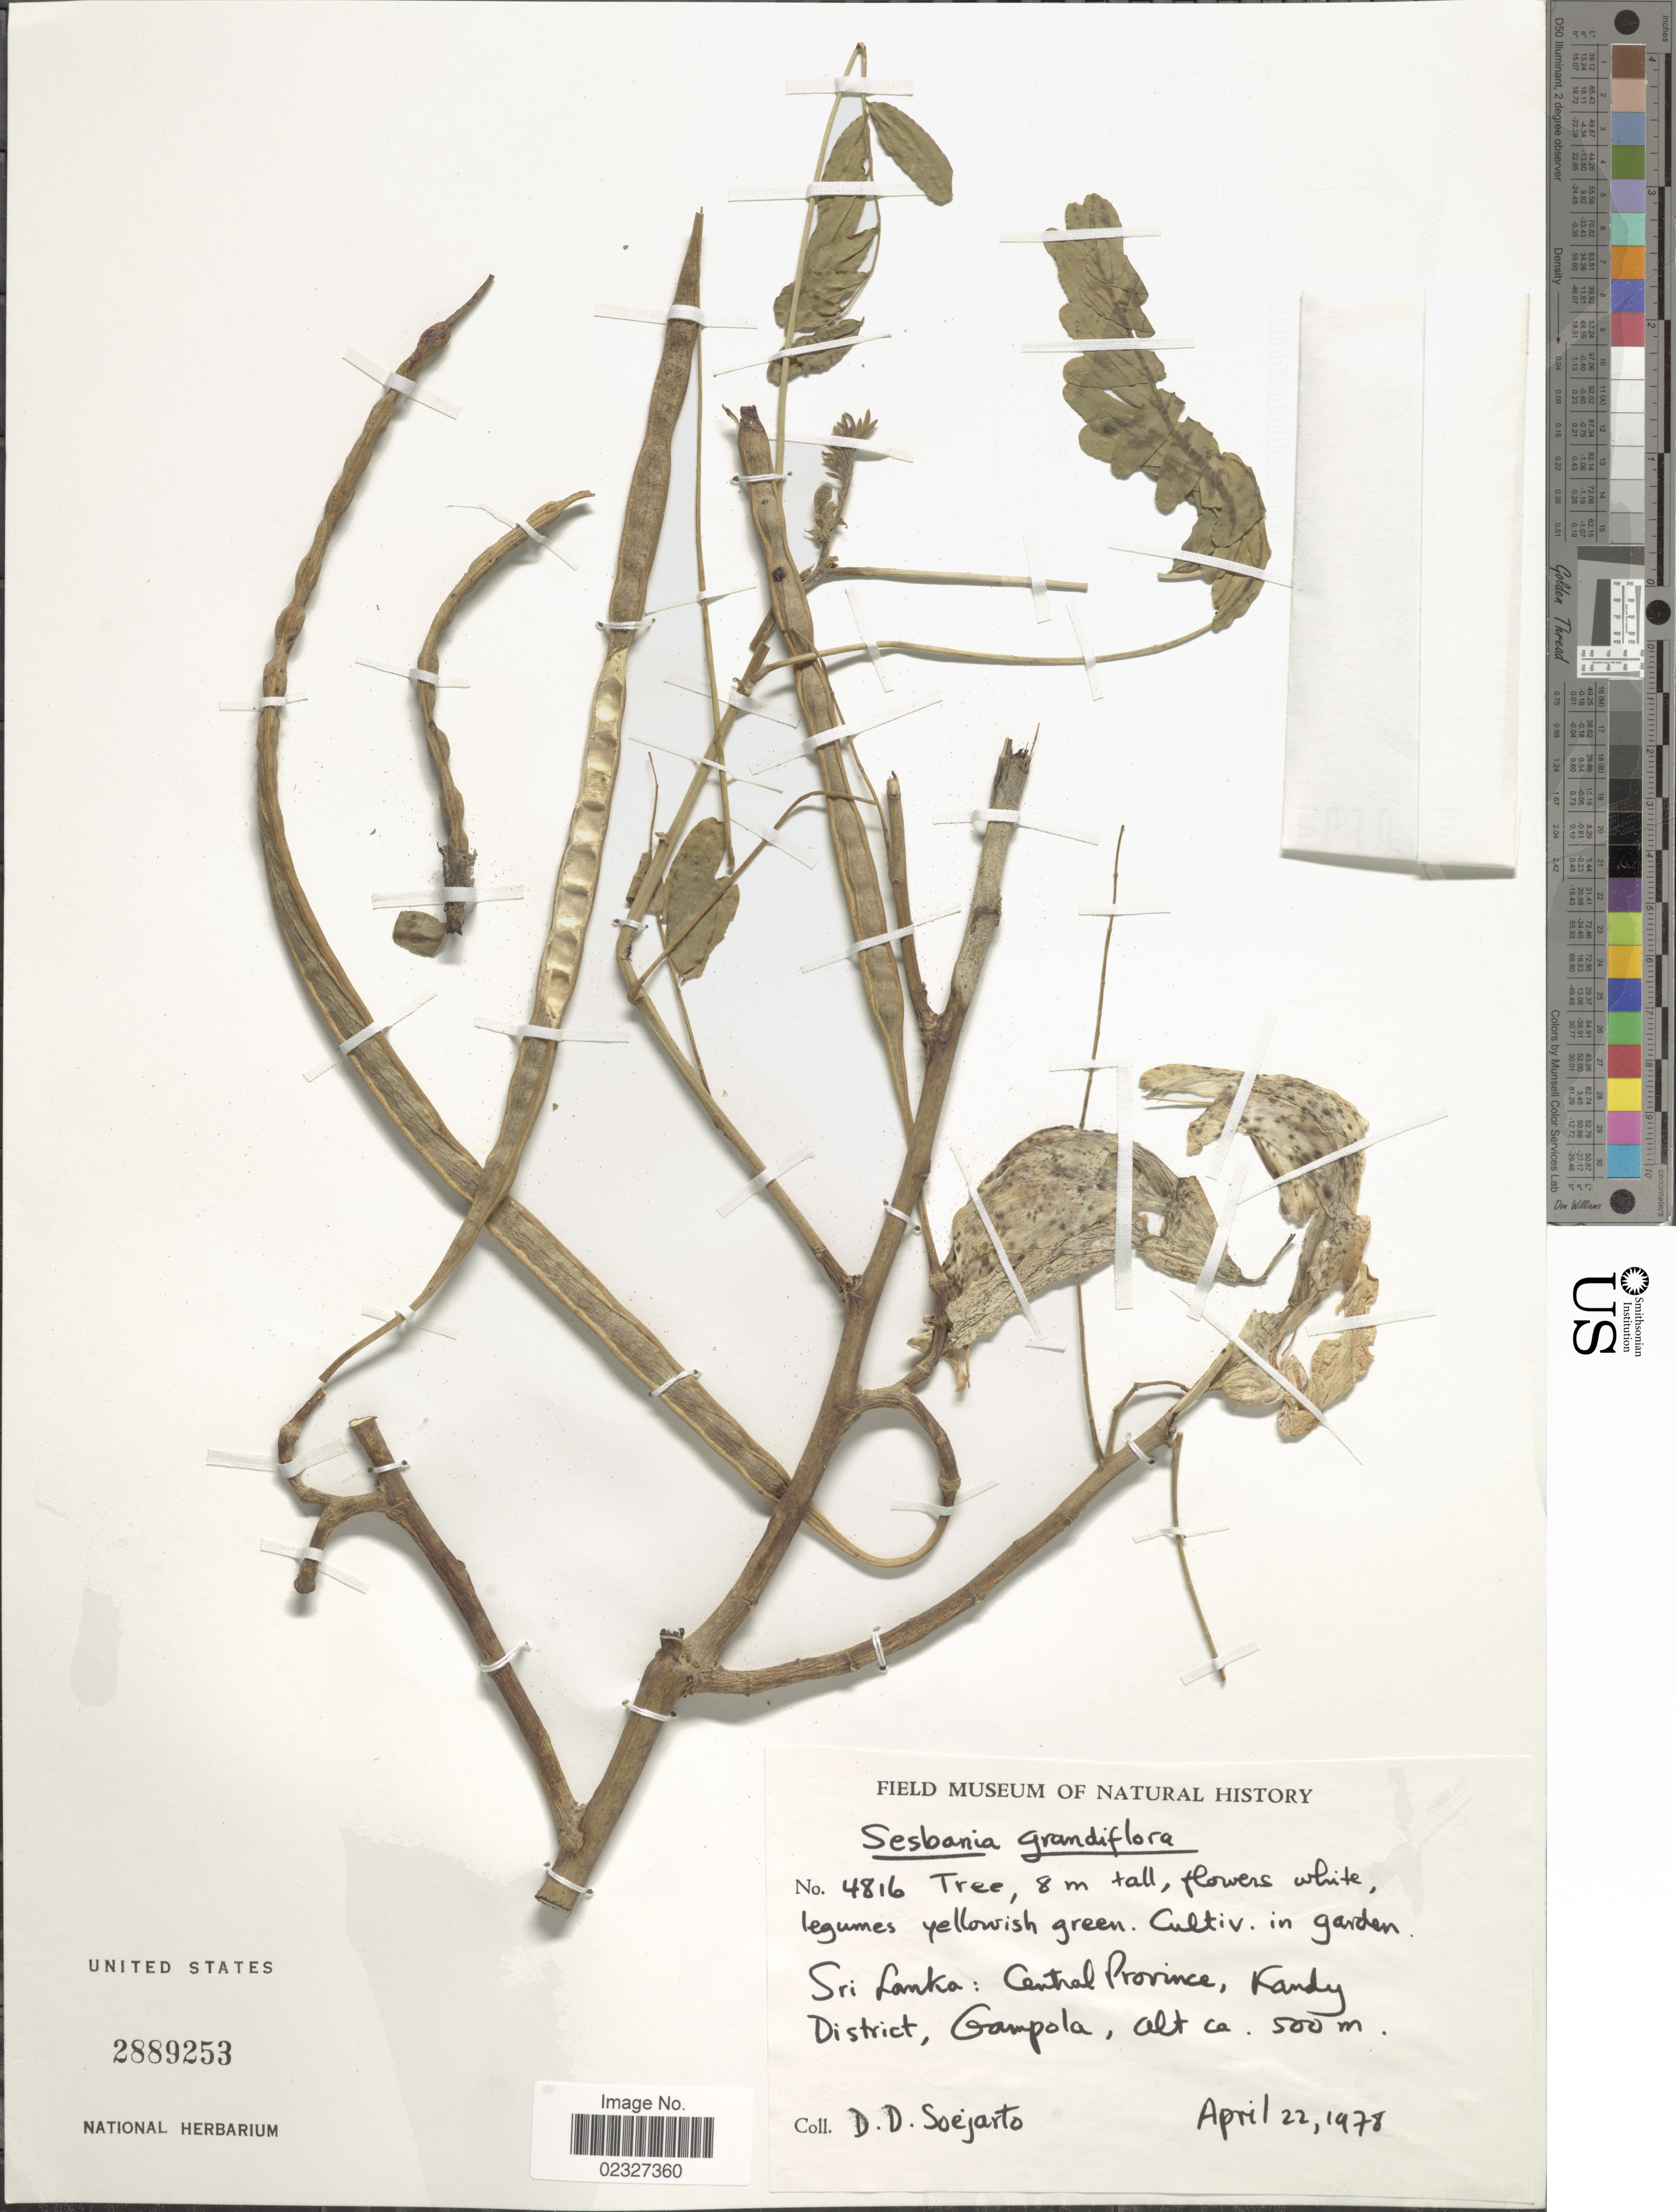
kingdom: Plantae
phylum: Tracheophyta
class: Magnoliopsida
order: Fabales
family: Fabaceae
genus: Sesbania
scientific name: Sesbania grandiflora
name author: (L.) Poir.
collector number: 4816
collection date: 1978-04-22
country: Sri Lanka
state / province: Central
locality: Kandy District, Gampola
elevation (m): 500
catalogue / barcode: US 2889253